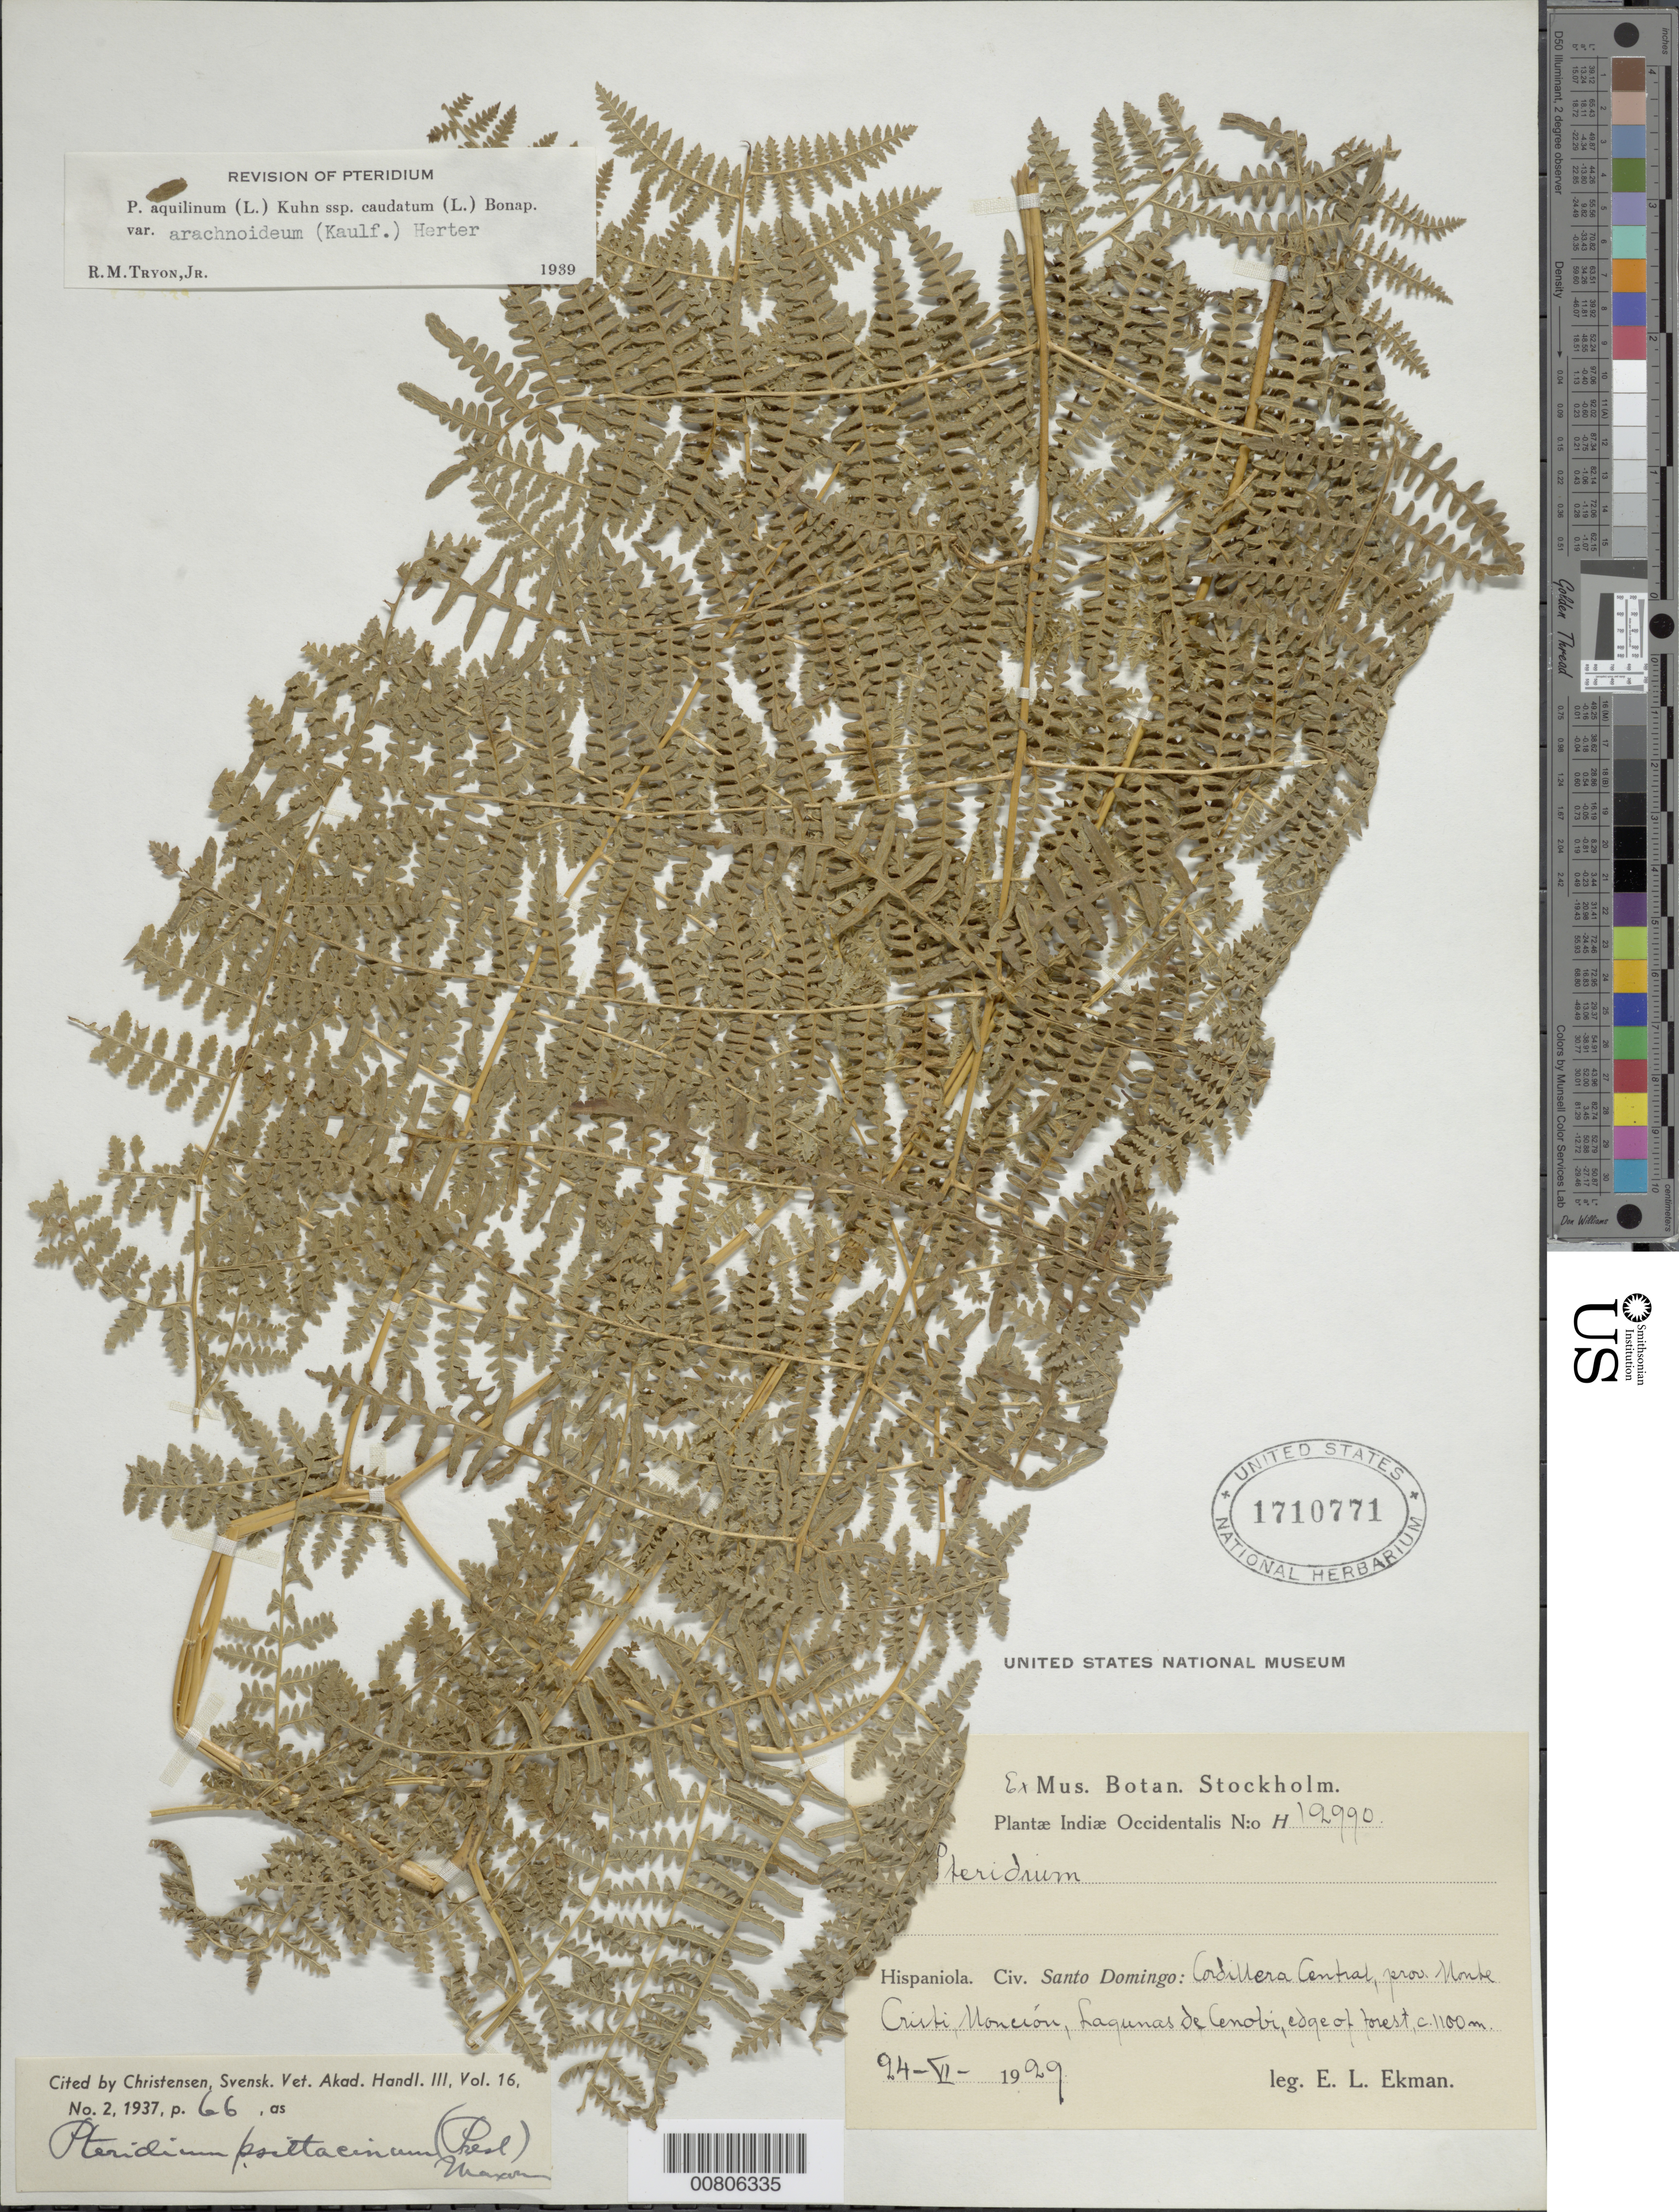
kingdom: Plantae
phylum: Tracheophyta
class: Polypodiopsida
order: Polypodiales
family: Dennstaedtiaceae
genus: Pteridium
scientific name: Pteridium sp.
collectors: E. L. Ekman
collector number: H 12990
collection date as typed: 24 Jun 1929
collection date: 1929-06-24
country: Dominican Republic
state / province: Monte Cristi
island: Hispaniola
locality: Cordillera Central, Monción, Lagunas de Cenobí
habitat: Edge of forest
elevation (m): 1100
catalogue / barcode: US 1710771